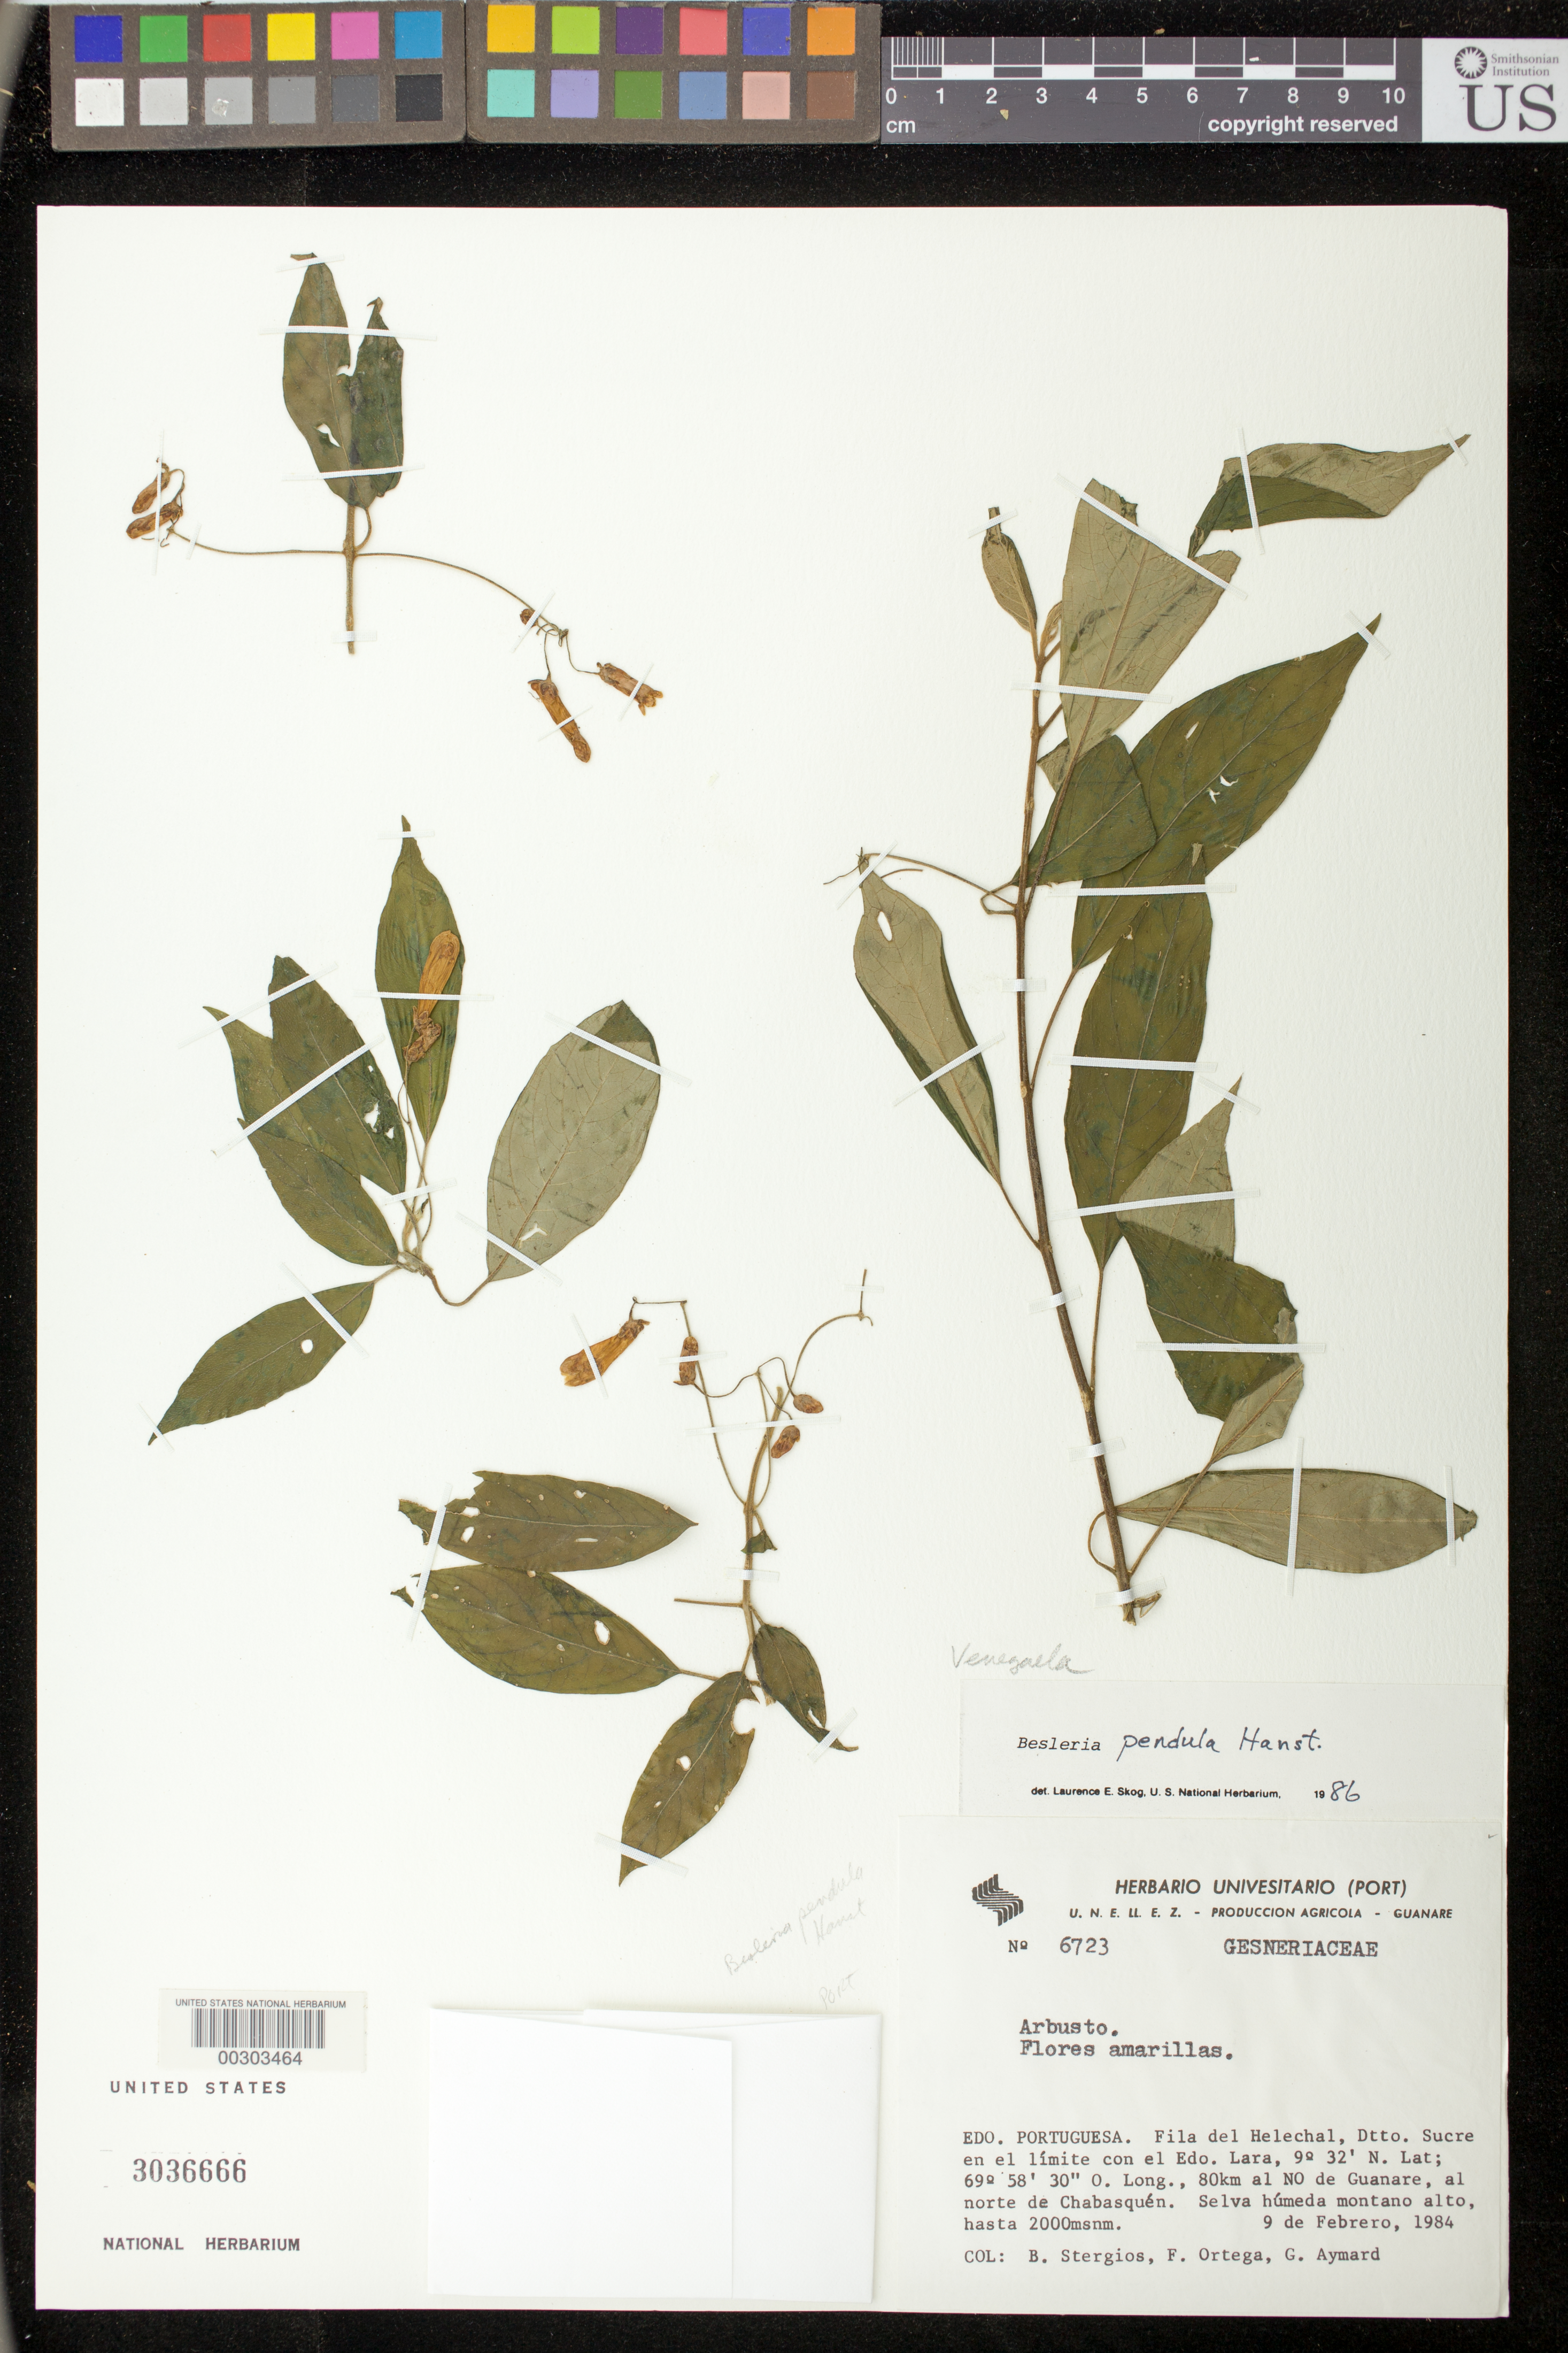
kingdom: Plantae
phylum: Tracheophyta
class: Magnoliopsida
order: Lamiales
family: Gesneriaceae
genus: Besleria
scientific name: Besleria pendula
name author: Hanst.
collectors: B. G. Stergios, F. J. Ortega & G. A. Aymard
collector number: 6723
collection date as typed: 09 Feb 1984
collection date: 1984-02-09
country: Venezuela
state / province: Portuguesa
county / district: Sucre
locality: Fila del Helechal, en el límite con el Edo. Lara, 80 km NO de Guanare, al N de Chabasquén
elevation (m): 2000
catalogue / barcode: US 3036666